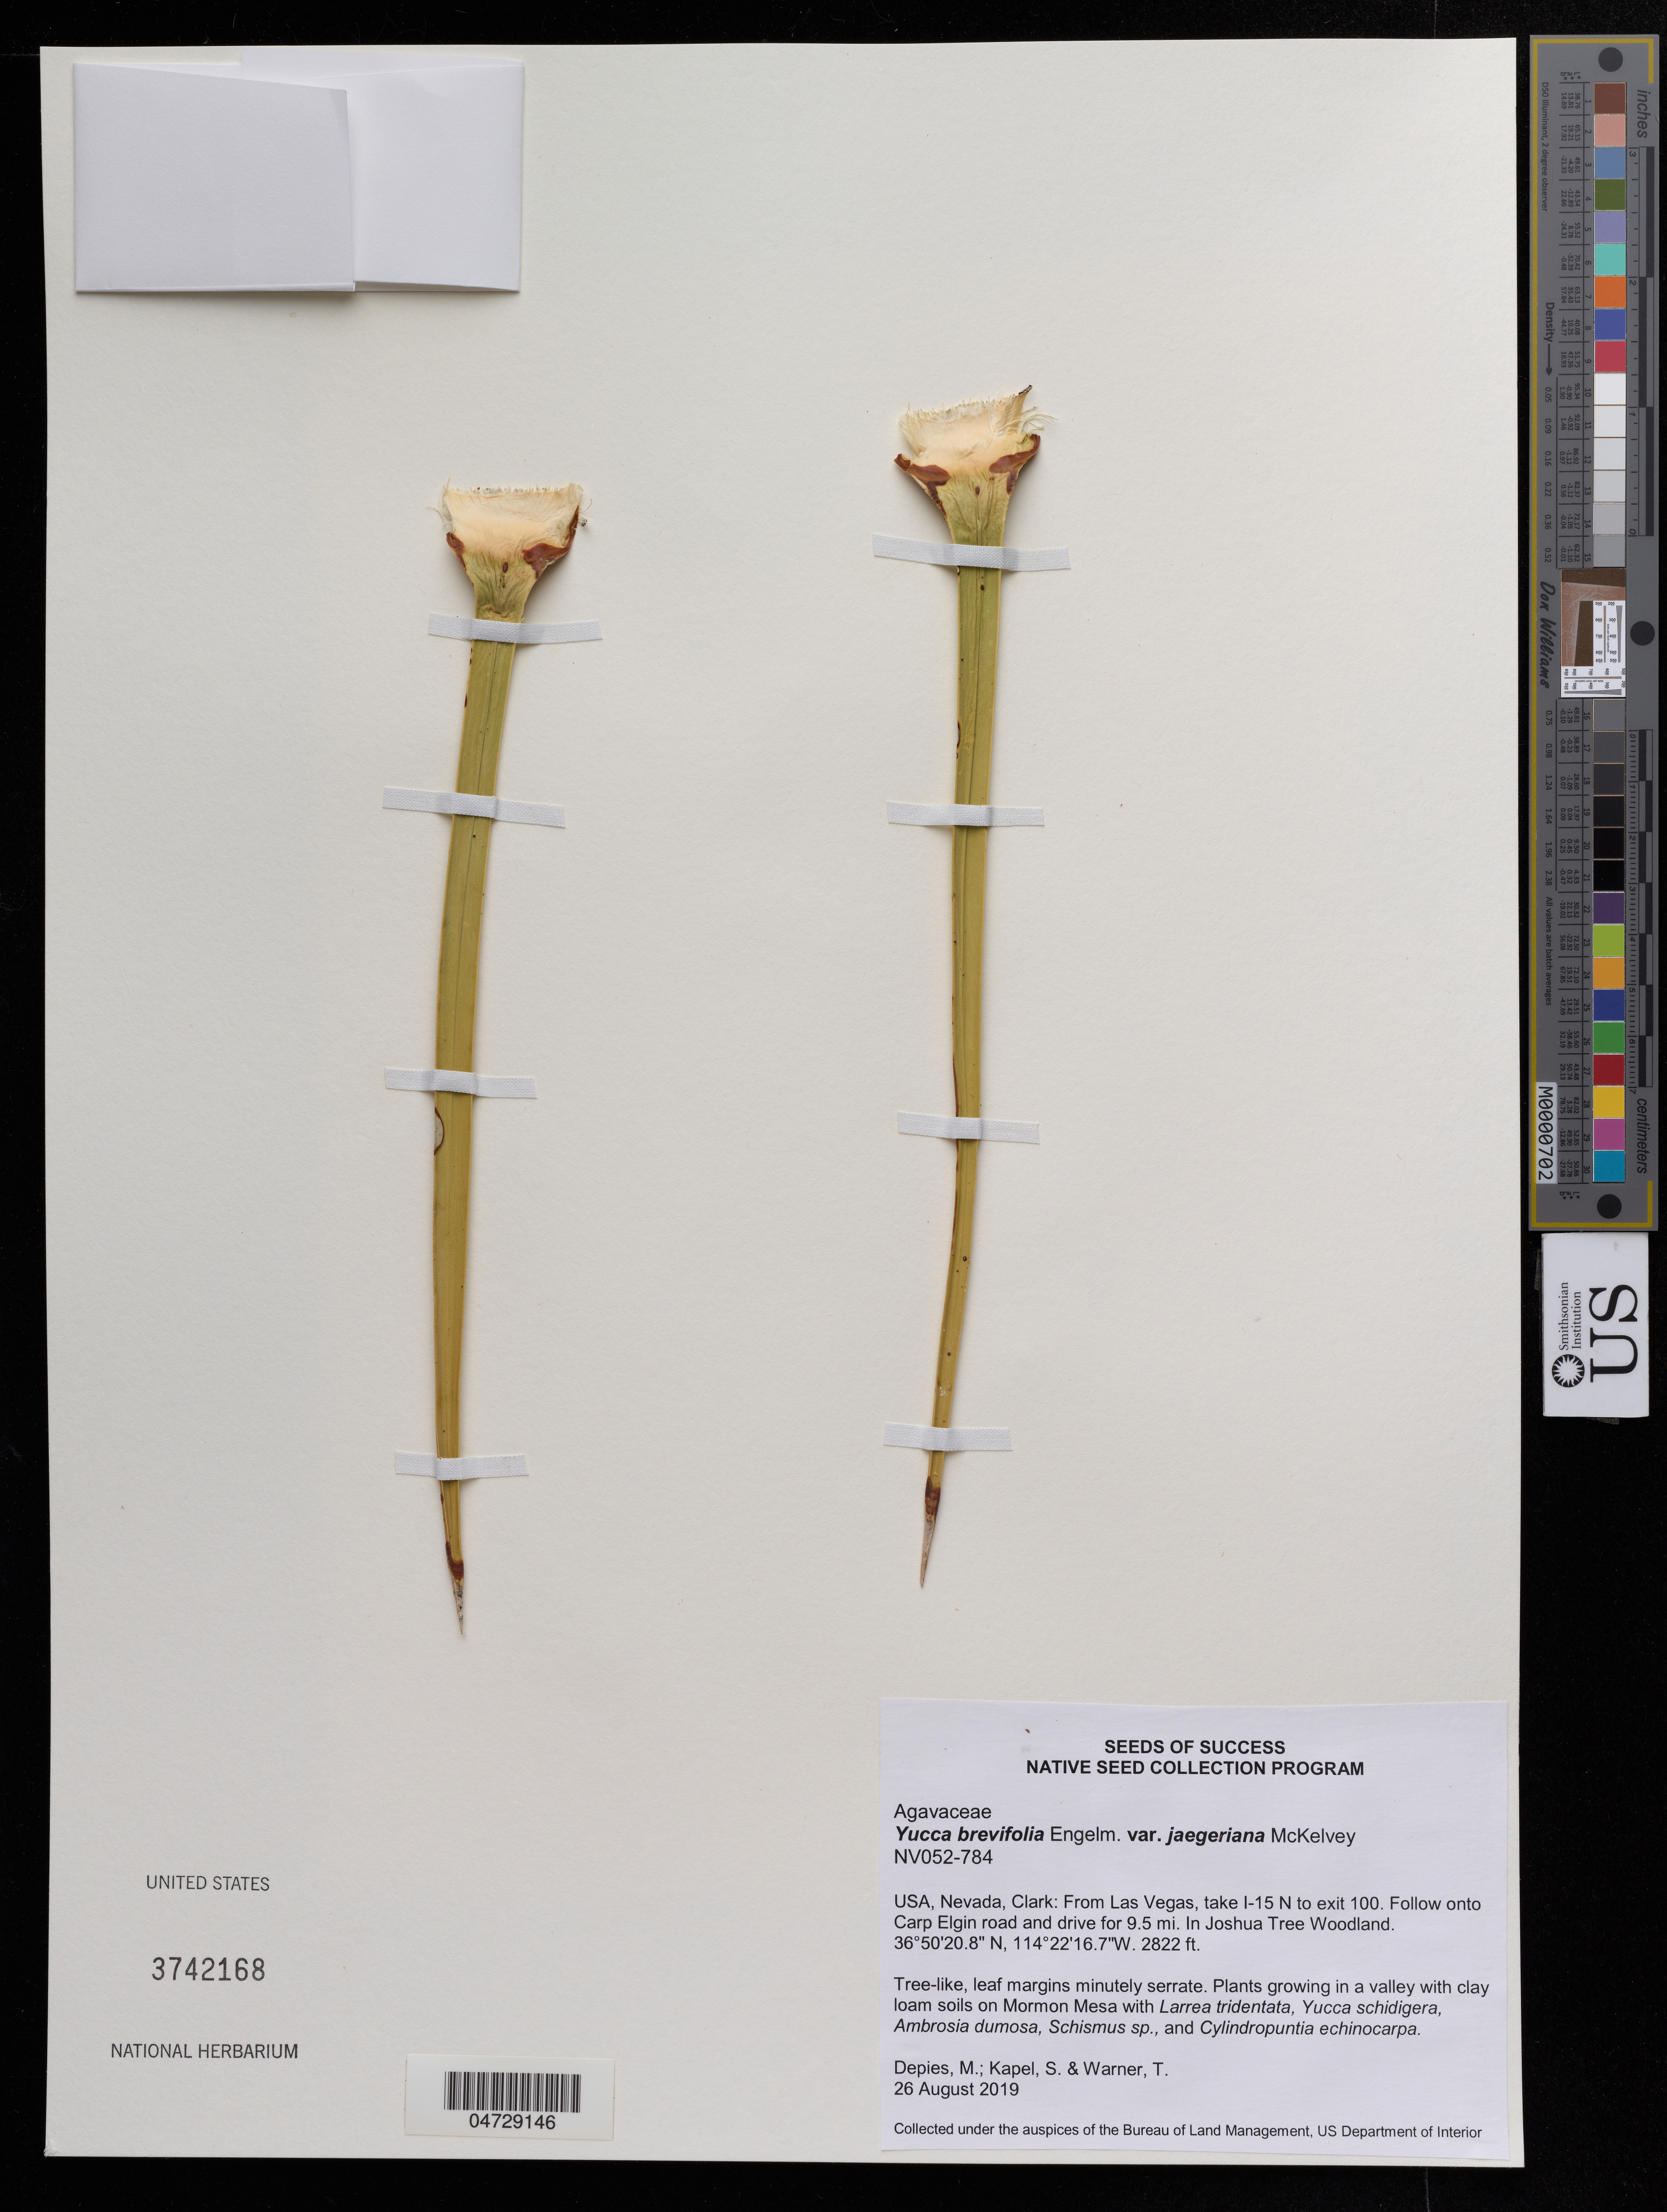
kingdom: Plantae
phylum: Tracheophyta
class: Liliopsida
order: Asparagales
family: Asparagaceae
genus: Yucca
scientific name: Yucca brevifolia var. jaegeriana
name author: McKelvey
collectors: M. Depies, S. Kapel & T. Warner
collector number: NV052-784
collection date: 2019-08-26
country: United States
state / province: Nevada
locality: Clark: From Las Vegas, take I-15 N to exit 100. Follow onto Carp Elgin road and drive for 9.5 mi. In Joshua Tree Woodland.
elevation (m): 860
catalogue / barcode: US 3742168